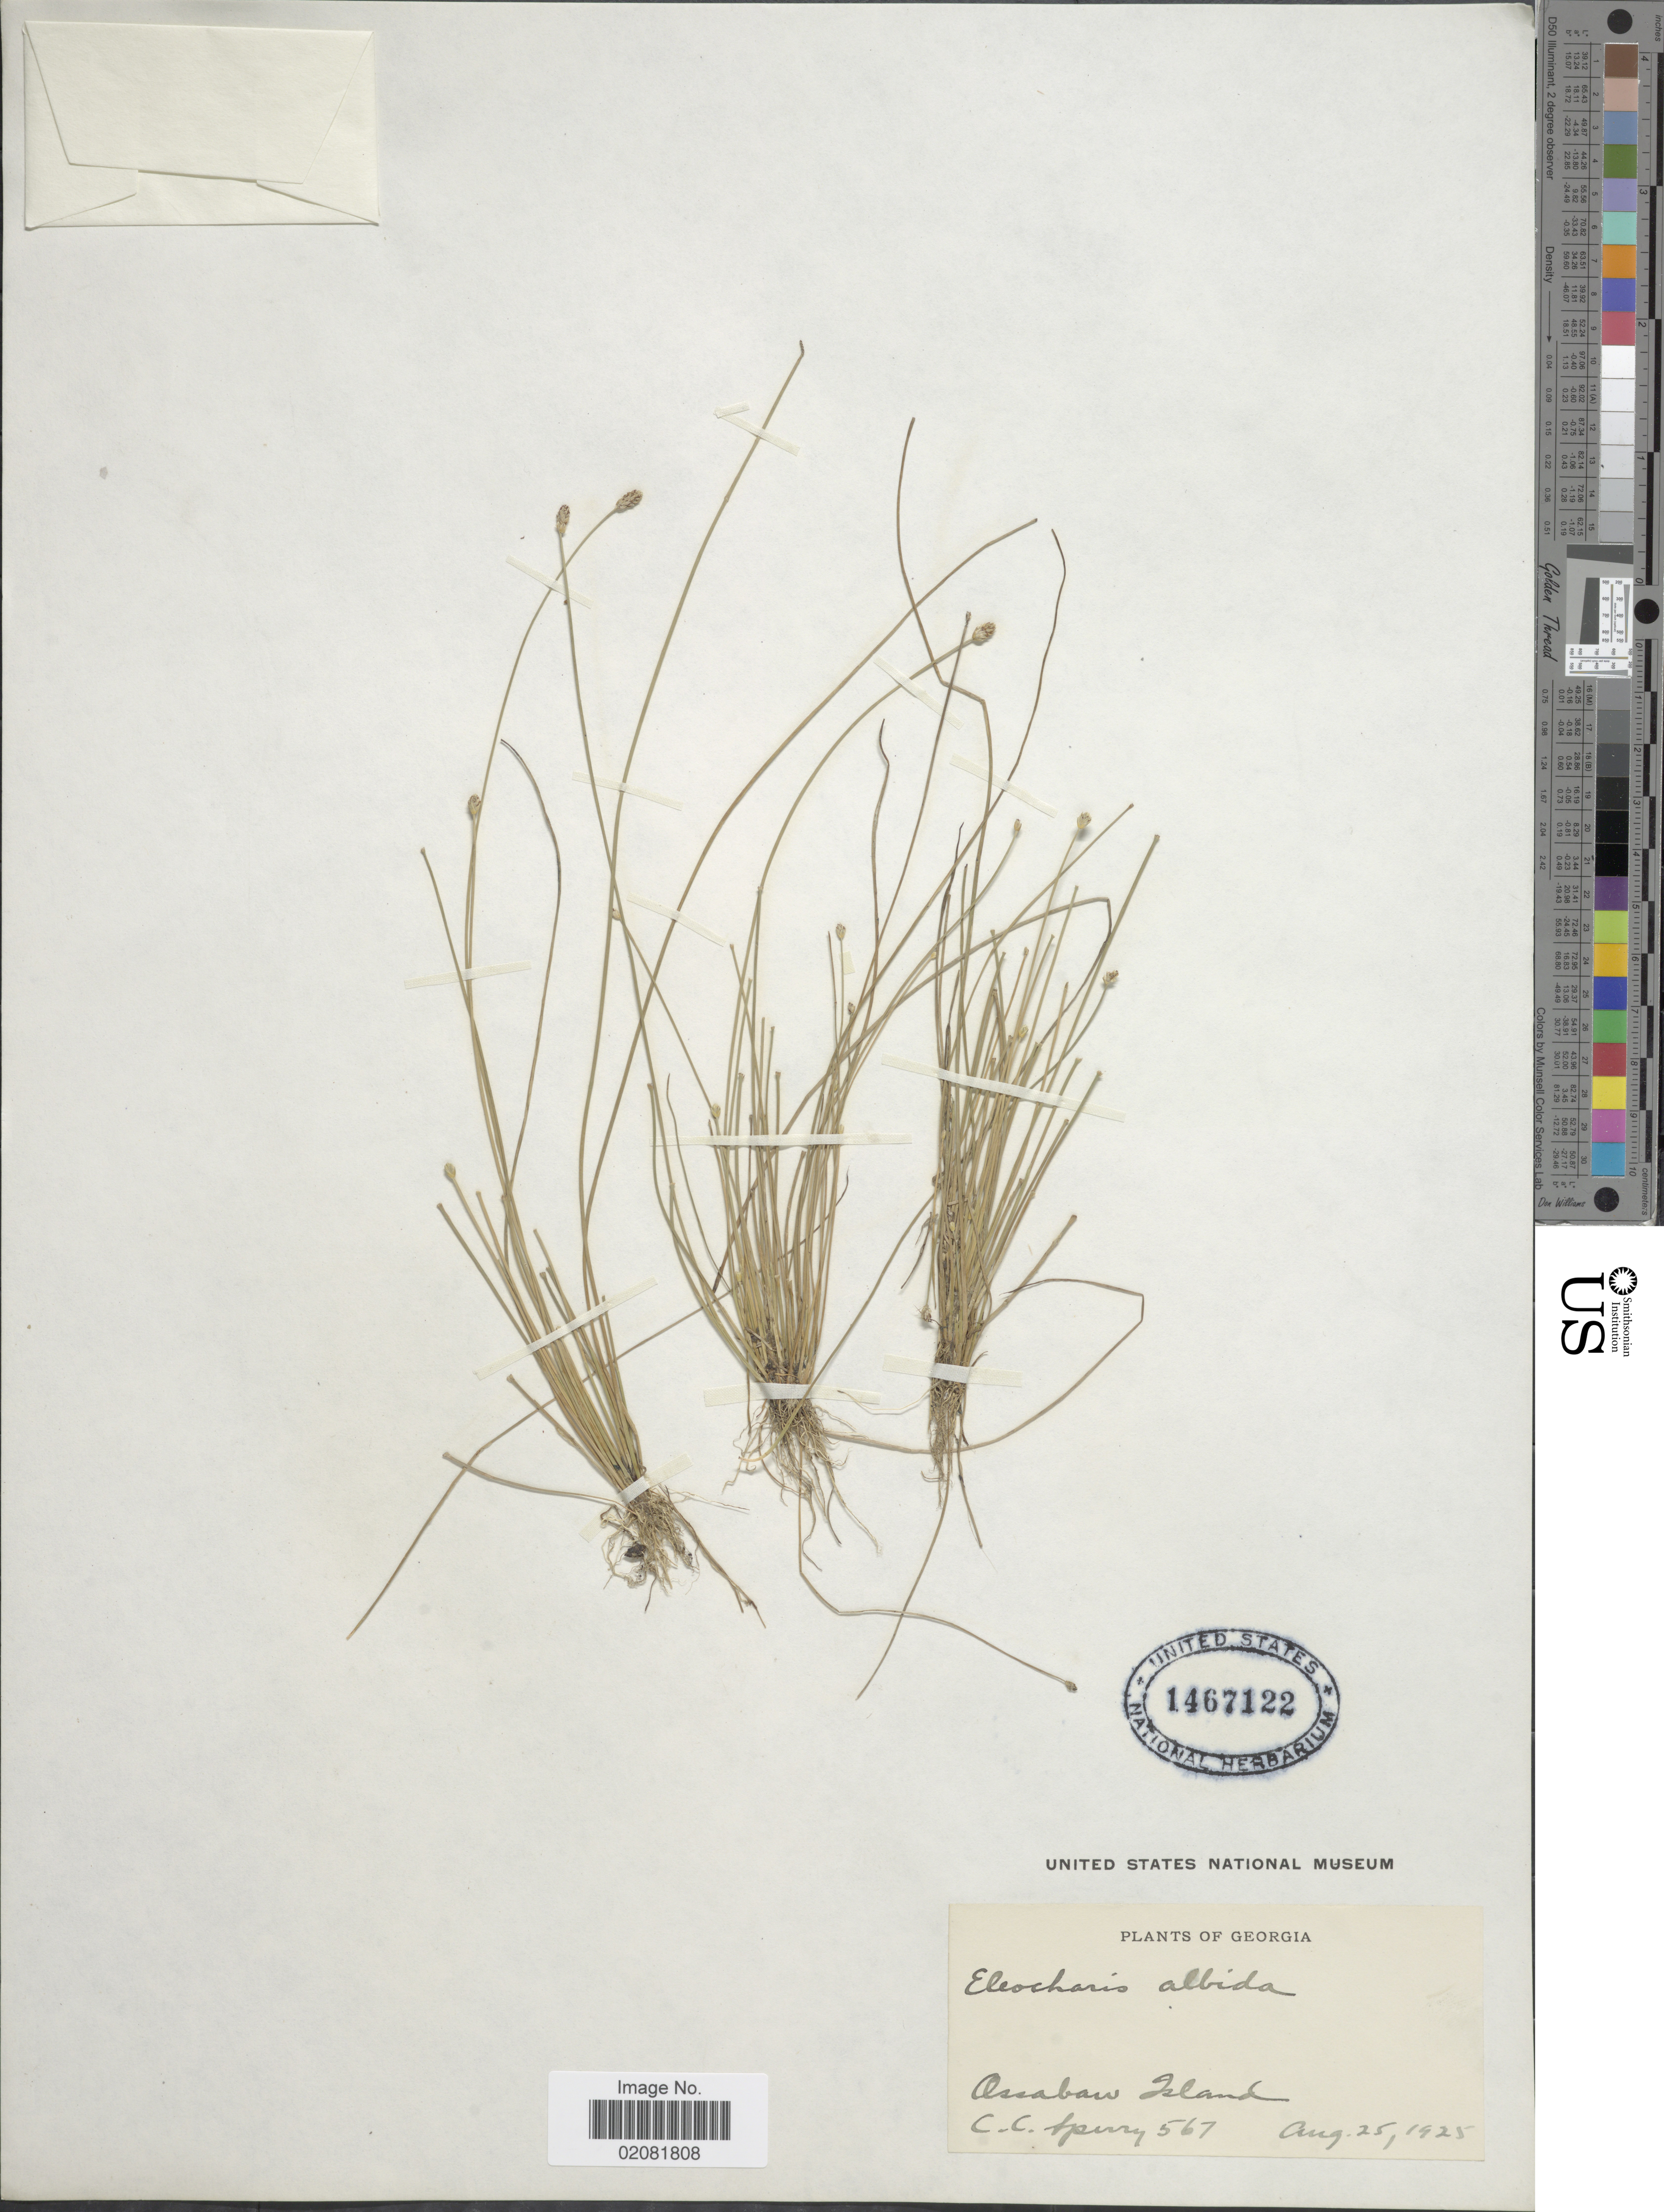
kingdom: Plantae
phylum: Tracheophyta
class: Liliopsida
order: Poales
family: Cyperaceae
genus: Eleocharis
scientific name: Eleocharis albida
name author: Torr.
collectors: C. C. Sperry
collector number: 567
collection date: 1925-08-25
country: United States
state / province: Georgia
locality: Ossabaw Island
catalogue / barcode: US 1467122